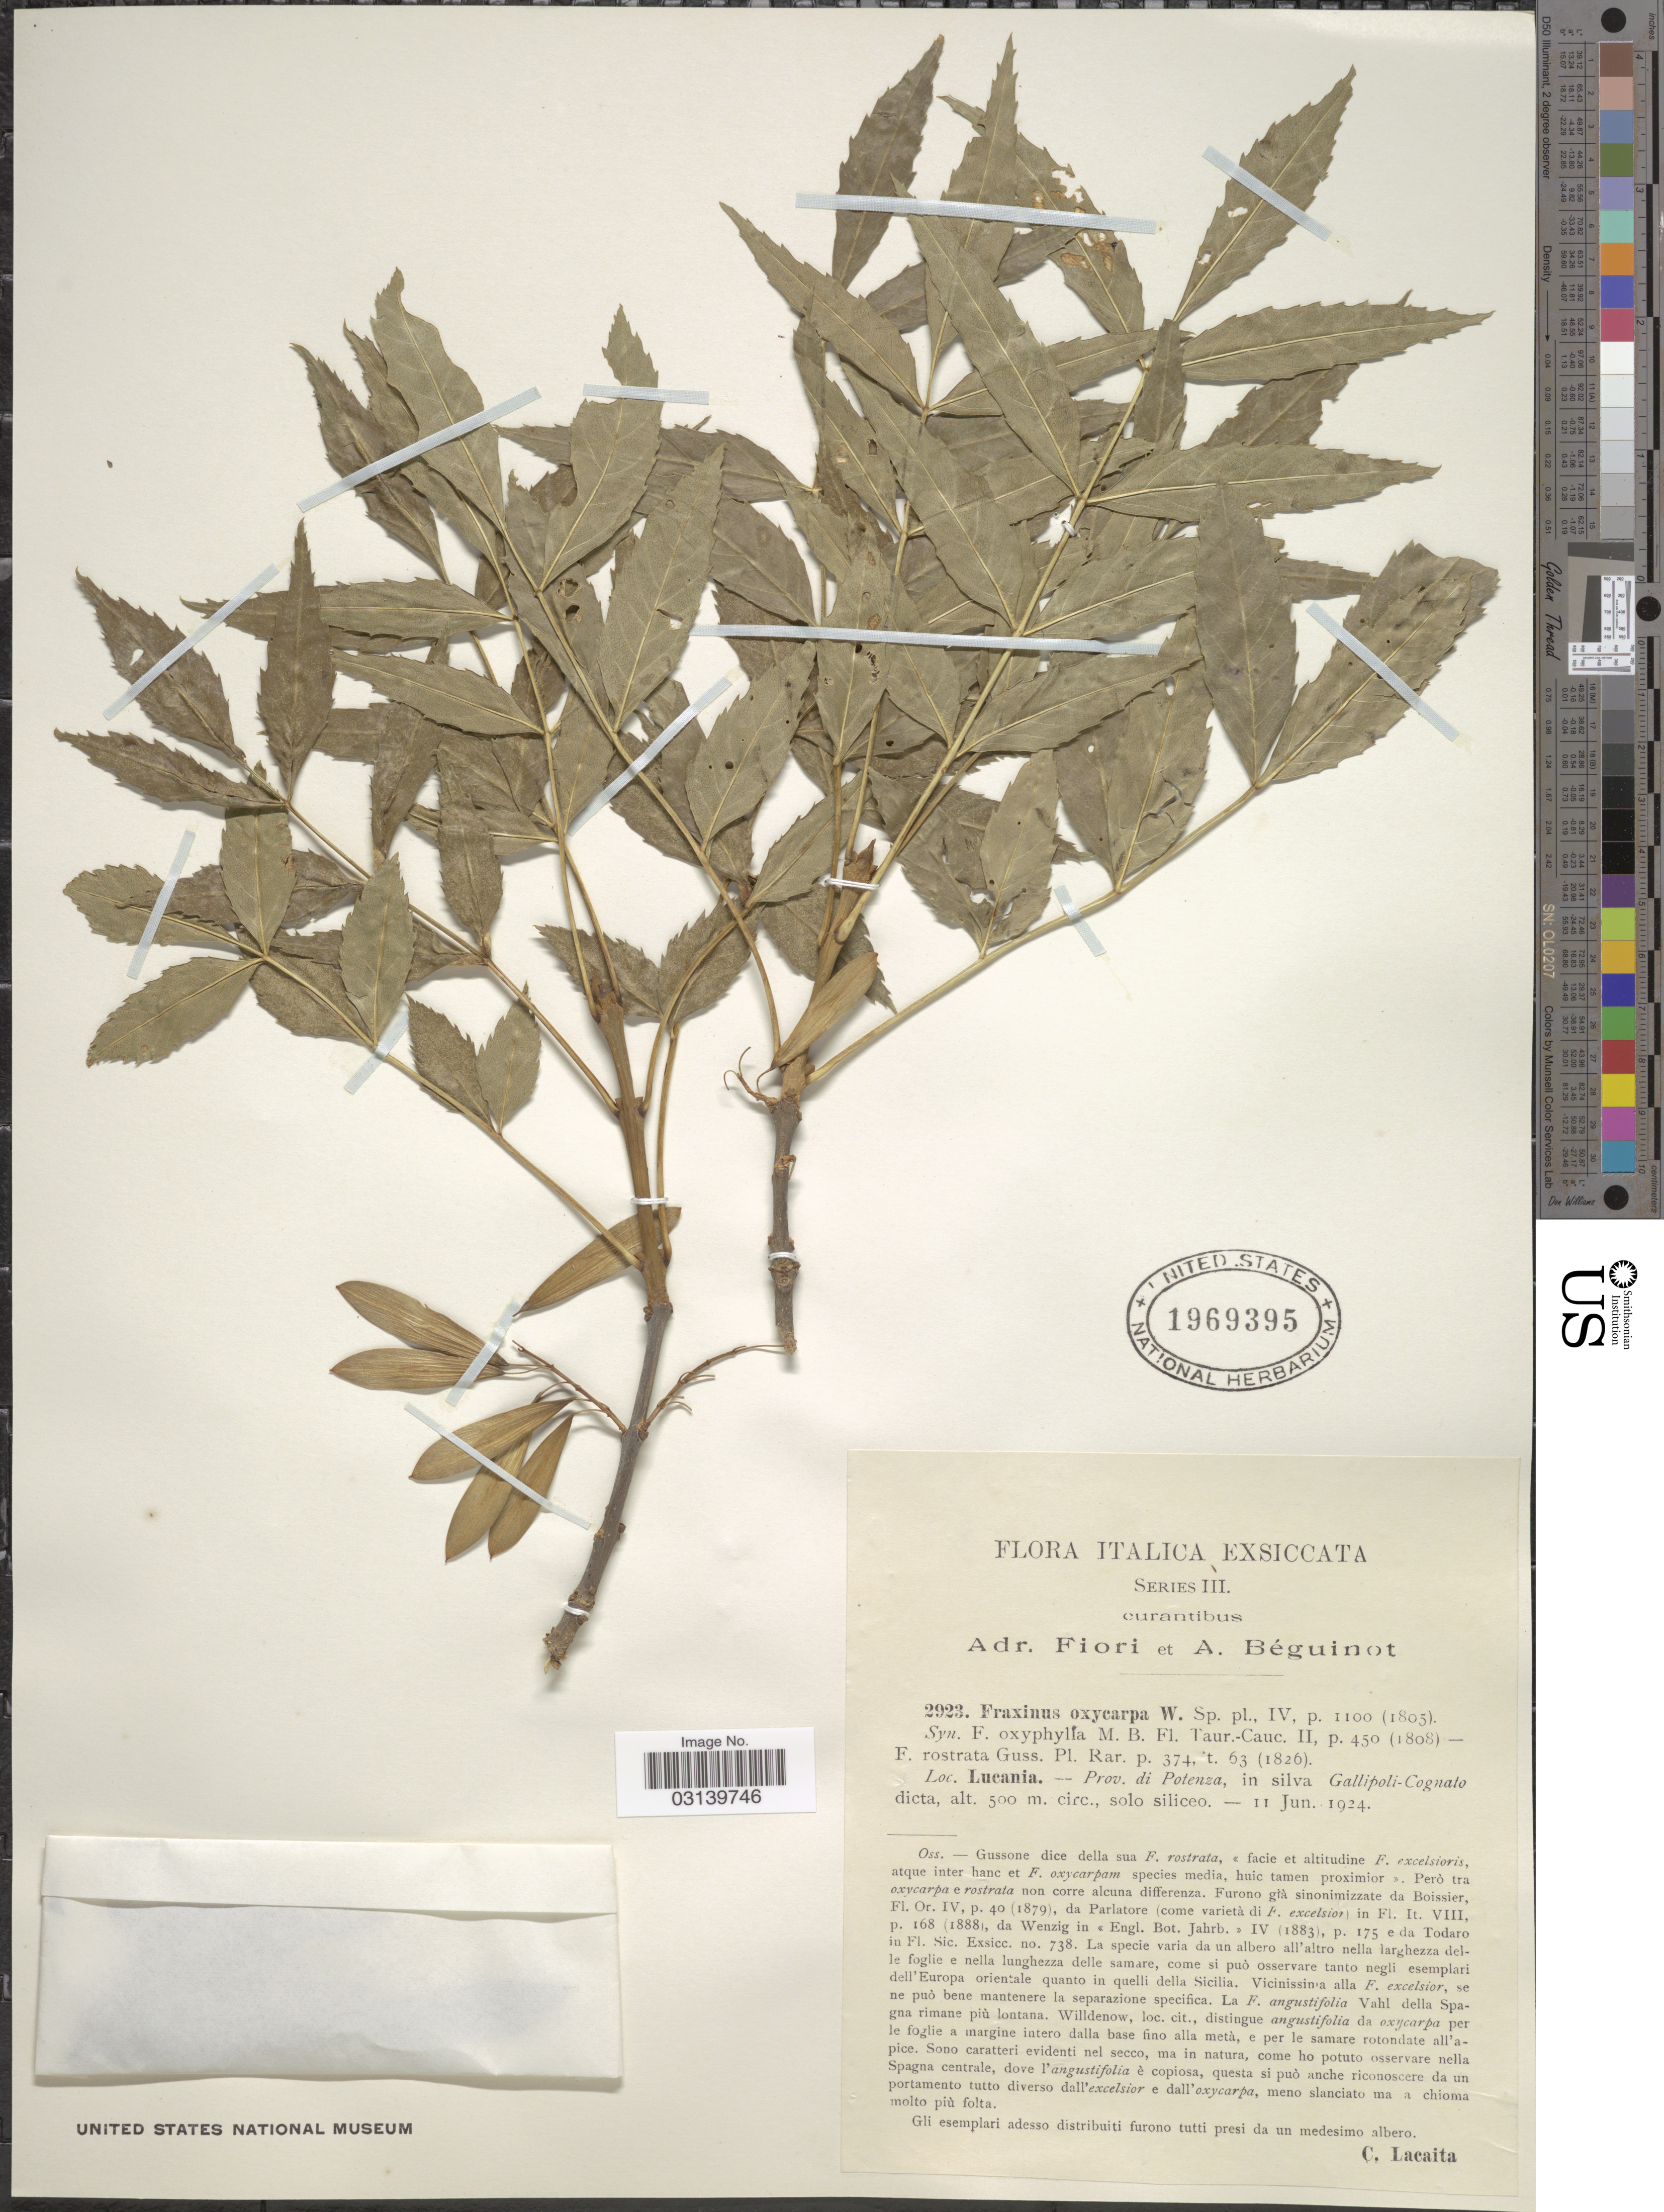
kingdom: Plantae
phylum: Tracheophyta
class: Magnoliopsida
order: Lamiales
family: Oleaceae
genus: Fraxinus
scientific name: Fraxinus oxycarpa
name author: Willd.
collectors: C. Lacaita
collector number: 2923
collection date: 1924-06-11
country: Italy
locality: Italica. Lucania. Prov. di Potenza, in silva Gallipoli-Cognato dicta.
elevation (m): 500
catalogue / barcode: US 1969395